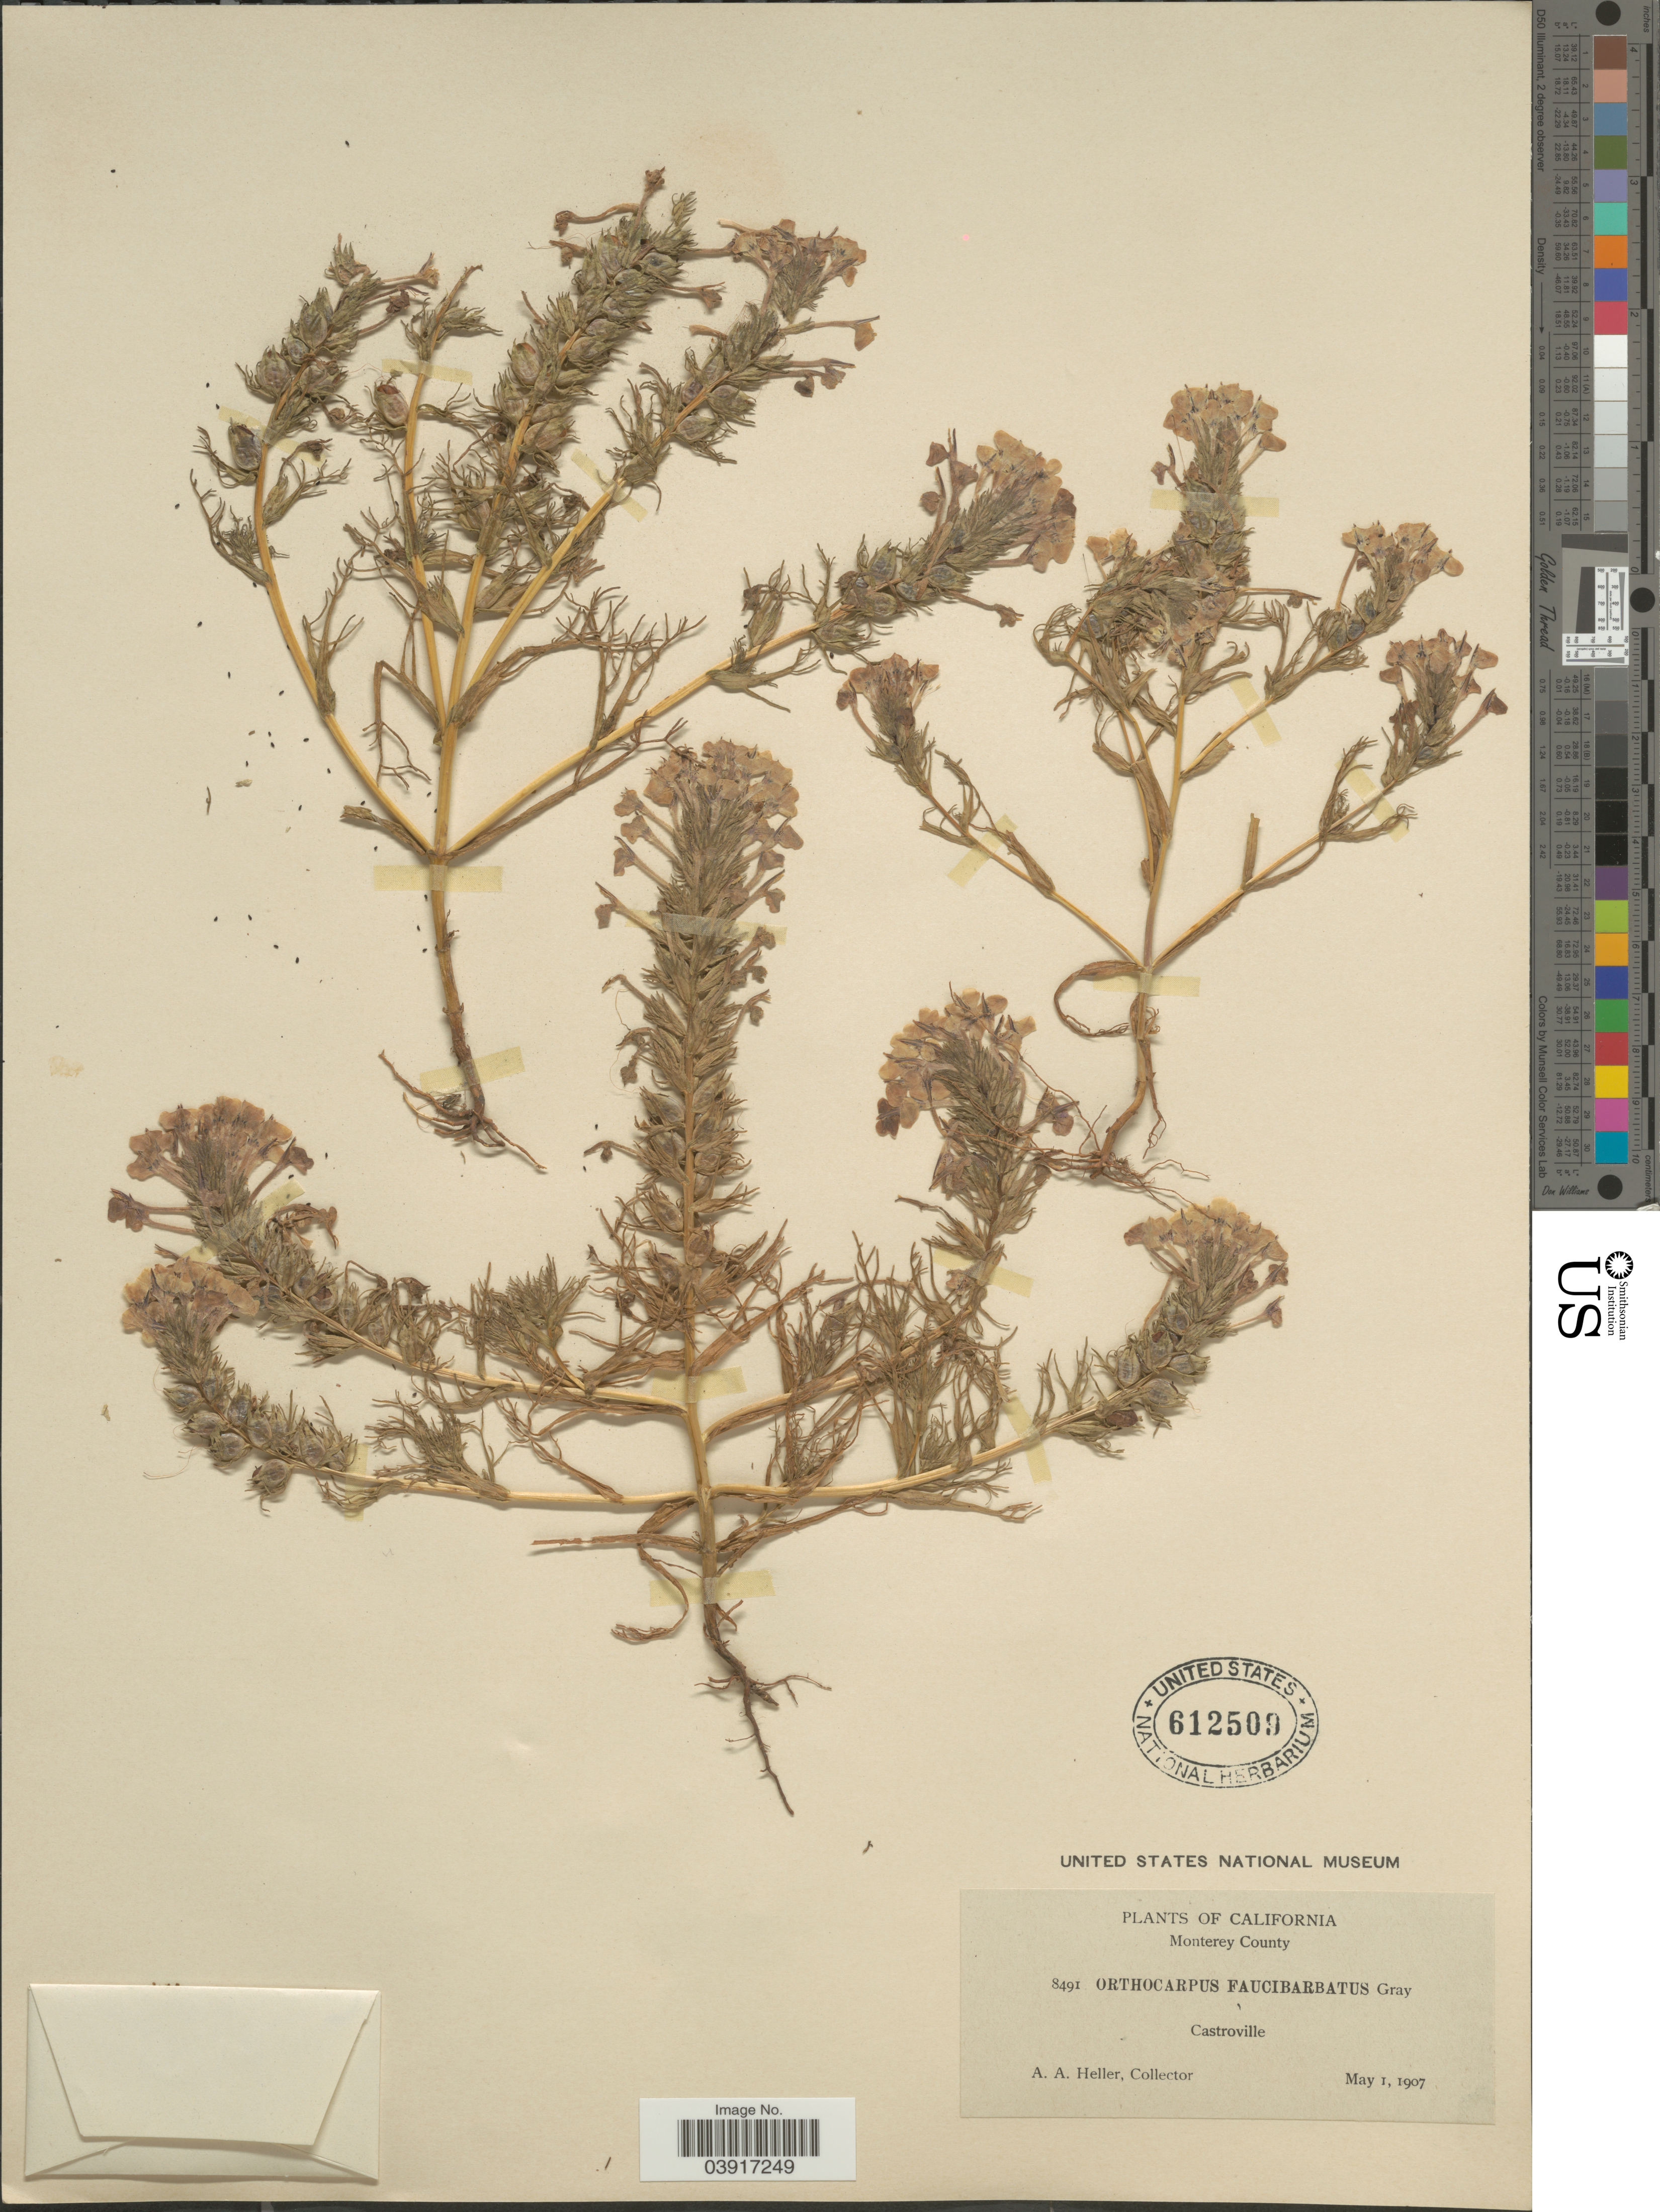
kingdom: Plantae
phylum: Tracheophyta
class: Magnoliopsida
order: Lamiales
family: Orobanchaceae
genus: Orthocarpus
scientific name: Orthocarpus faucibarbatus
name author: A. Gray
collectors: A. A. Heller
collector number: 8491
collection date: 1907-05-01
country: United States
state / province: California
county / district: Monterey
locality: Monterey County. Castroville.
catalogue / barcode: US 612509